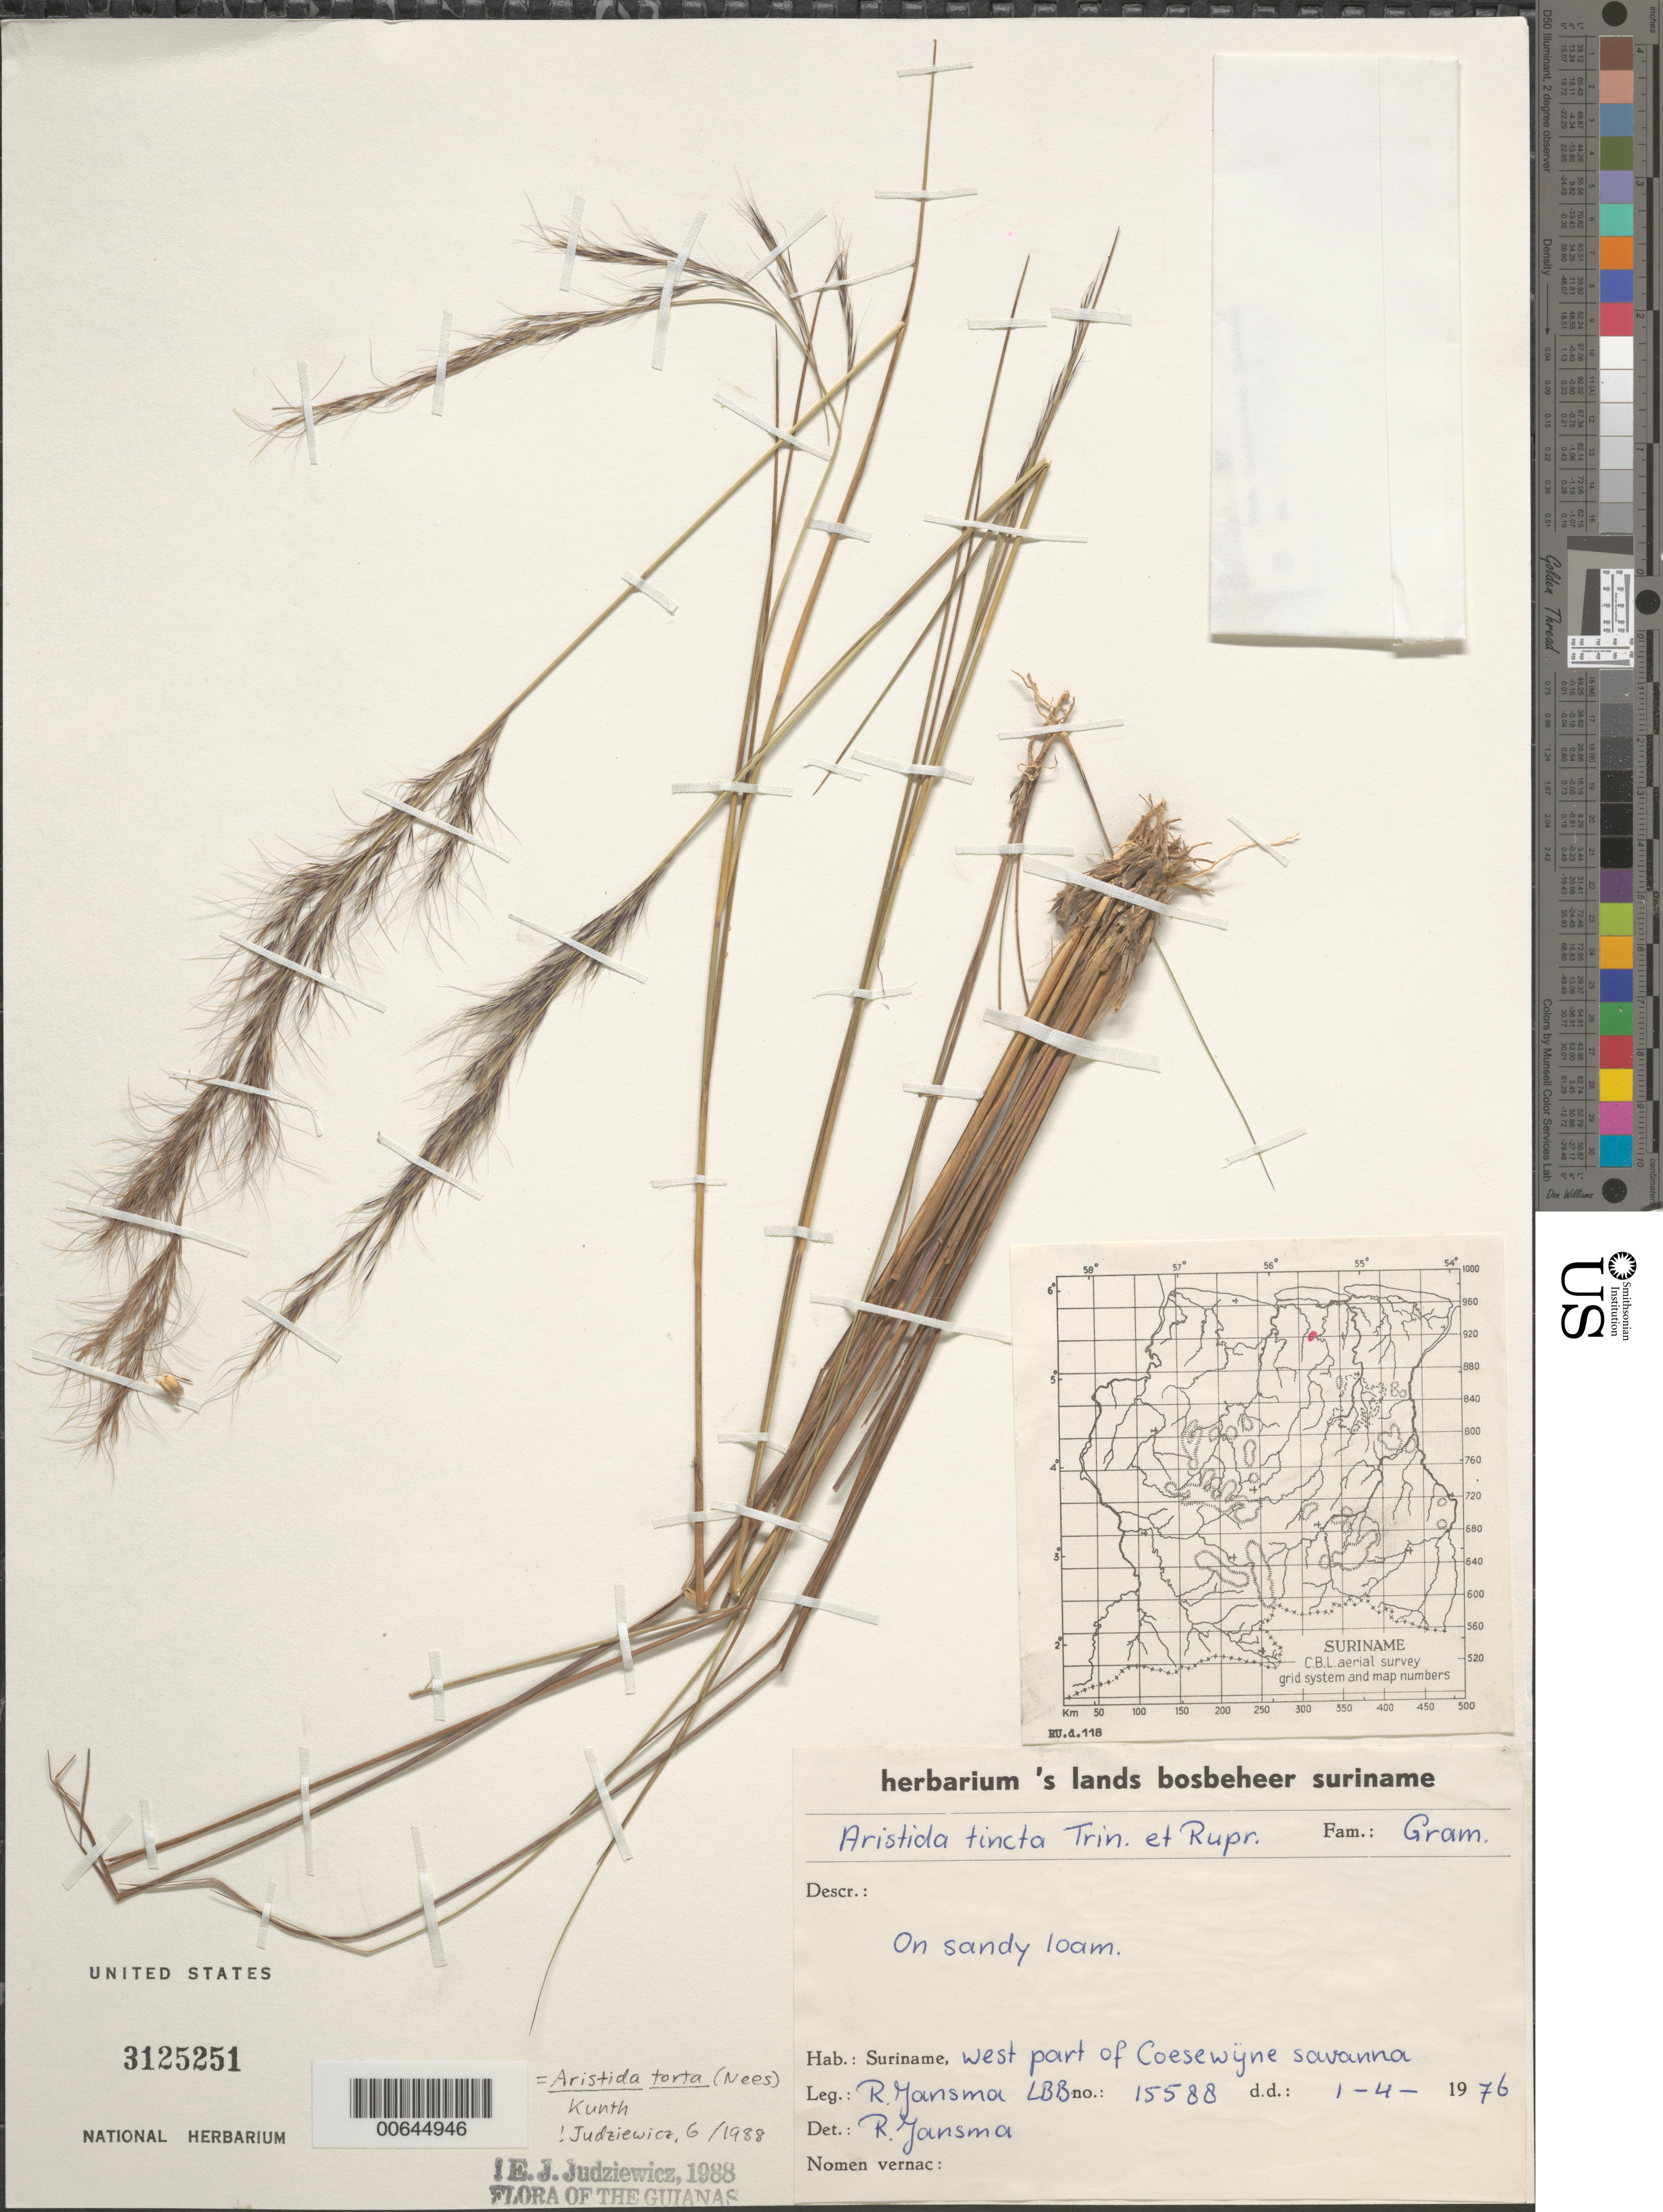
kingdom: Plantae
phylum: Tracheophyta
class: Liliopsida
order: Poales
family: Poaceae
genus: Aristida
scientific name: Aristida torta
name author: (Nees) Kunth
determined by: Judziewicz, E. J.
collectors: R. Jansma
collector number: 15588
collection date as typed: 1-Apr-76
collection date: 1976-04-01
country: Suriname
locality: Coesenwÿne Savanna, W part of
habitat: On sandy loam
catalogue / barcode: US 3125251